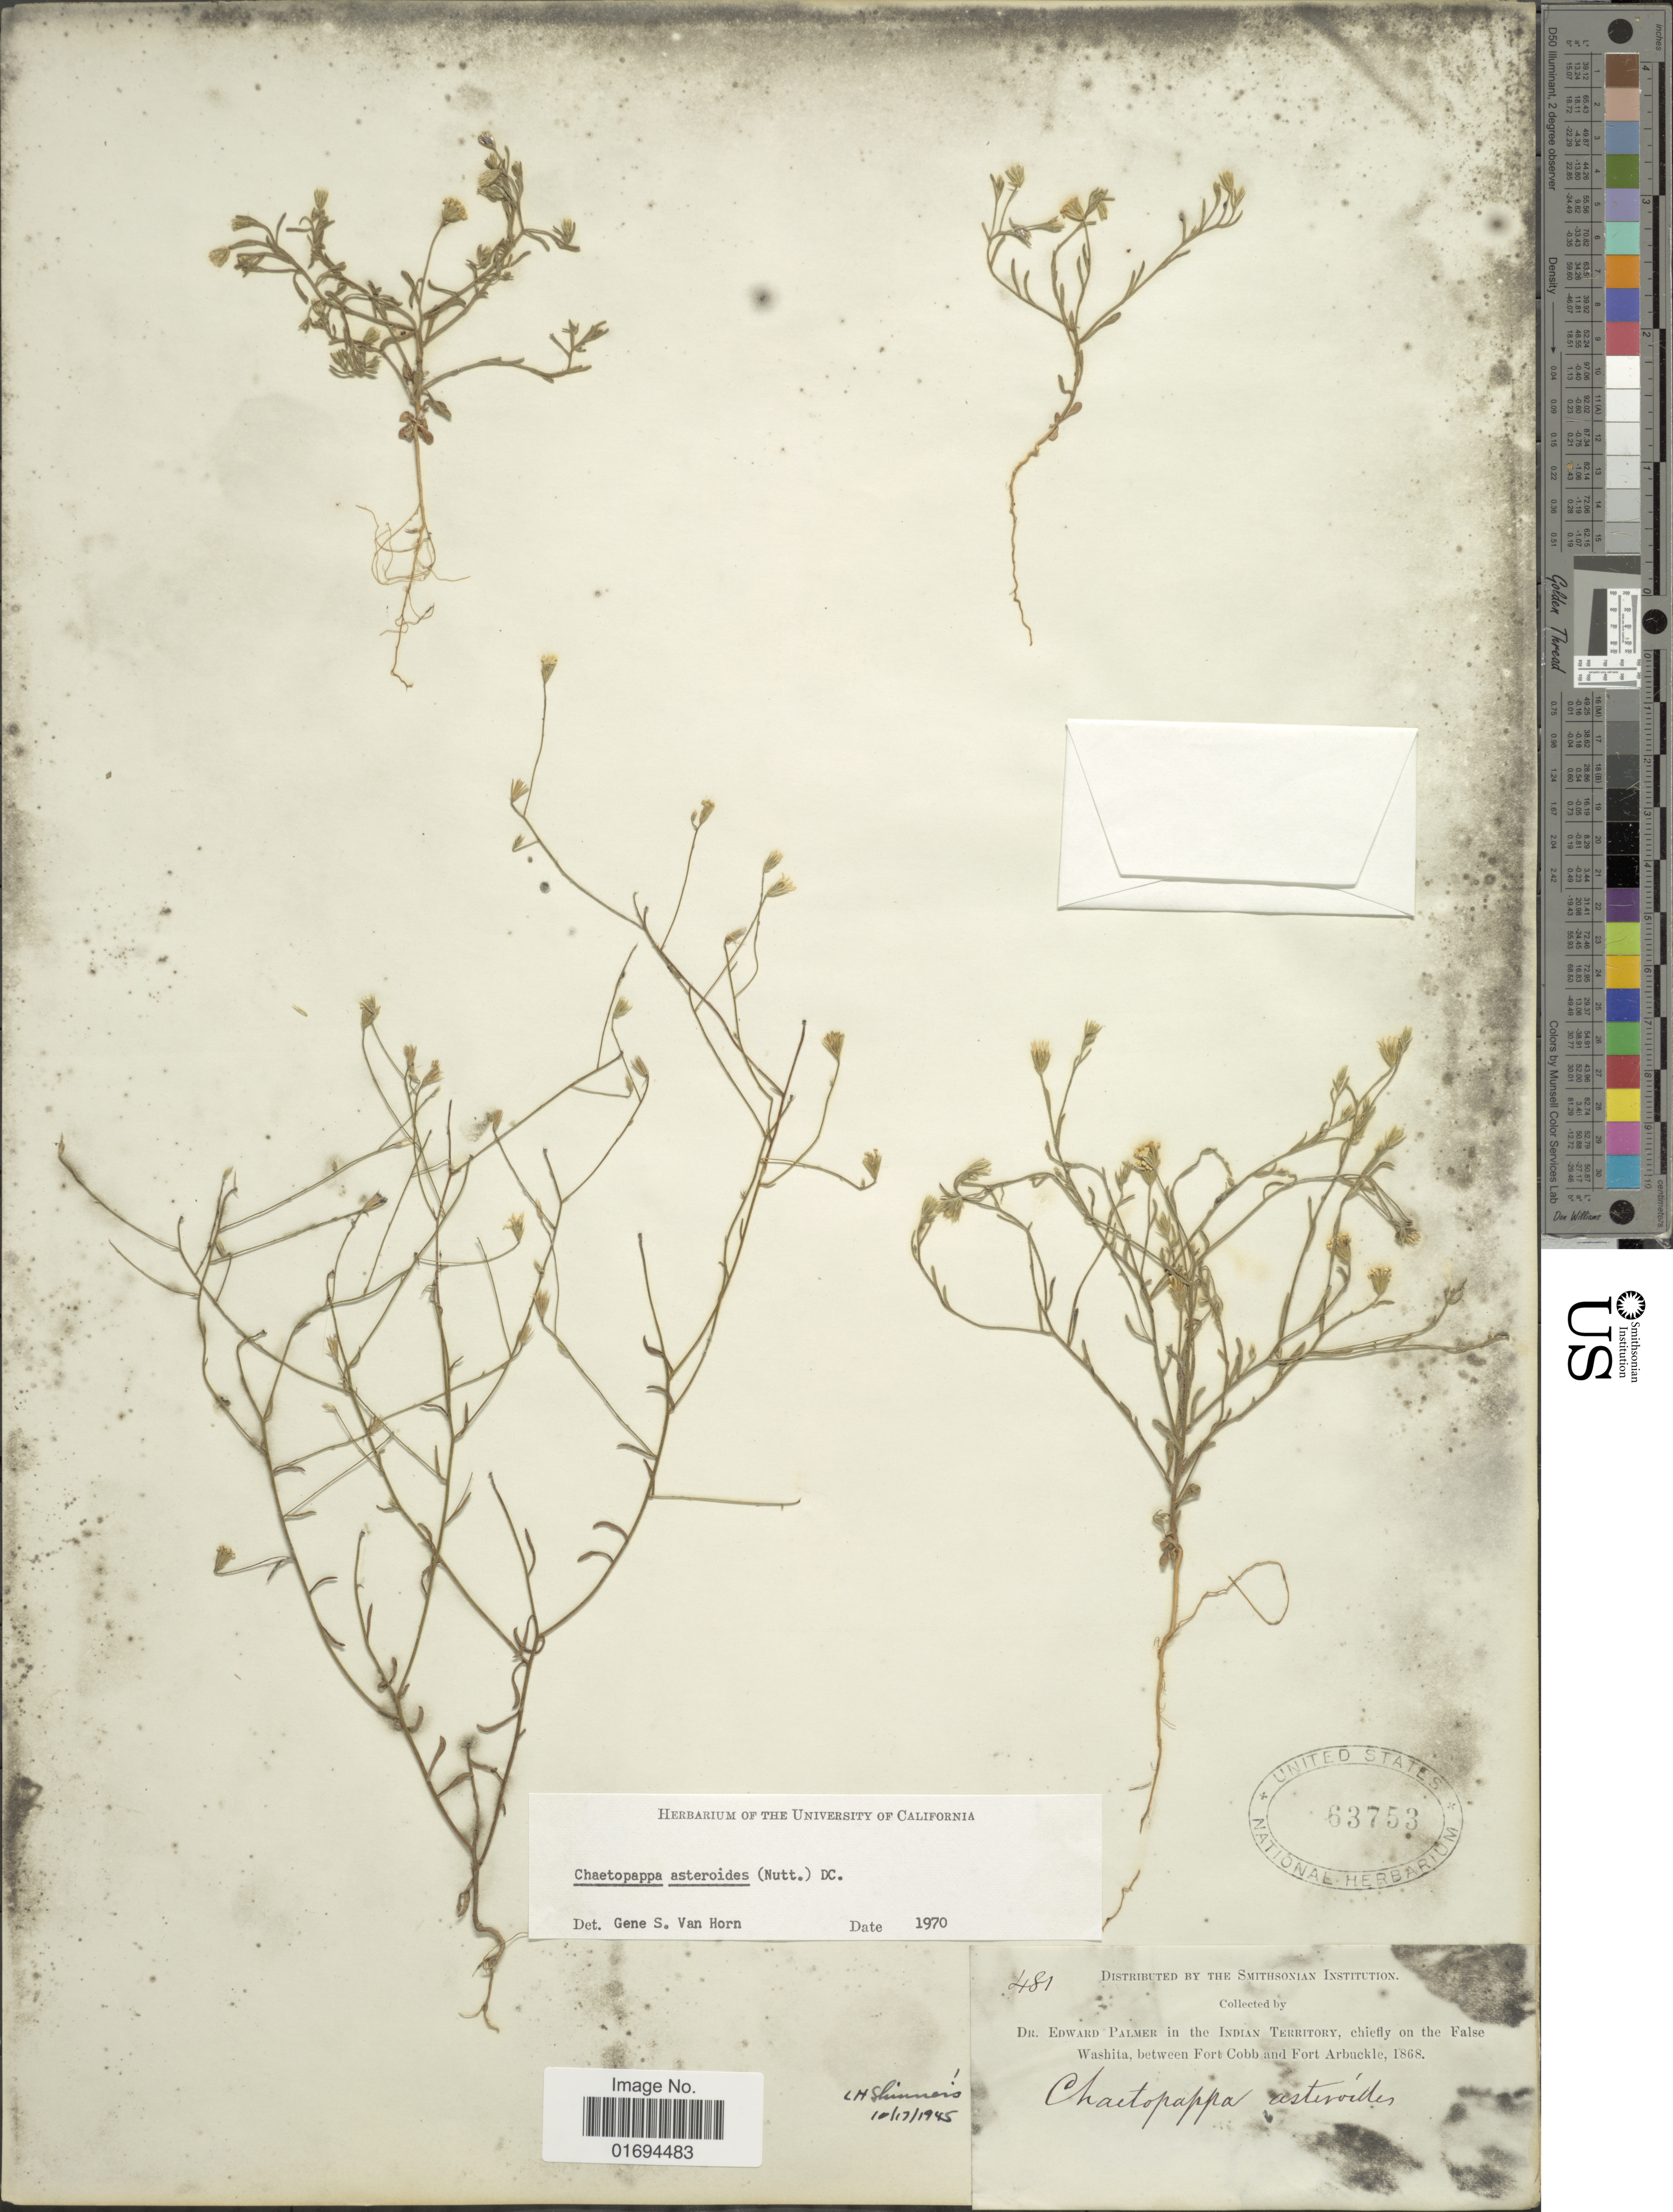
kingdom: Plantae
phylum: Tracheophyta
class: Magnoliopsida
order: Asterales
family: Asteraceae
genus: Chaetopappa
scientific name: Chaetopappa asteroides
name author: (Nutt.) DC.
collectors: E. Palmer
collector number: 481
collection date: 1868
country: United States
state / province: Oklahoma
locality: Indian Territory, chiefly on the False Washita, between Fort Cobb and Fort Arbackle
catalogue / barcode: US 63753